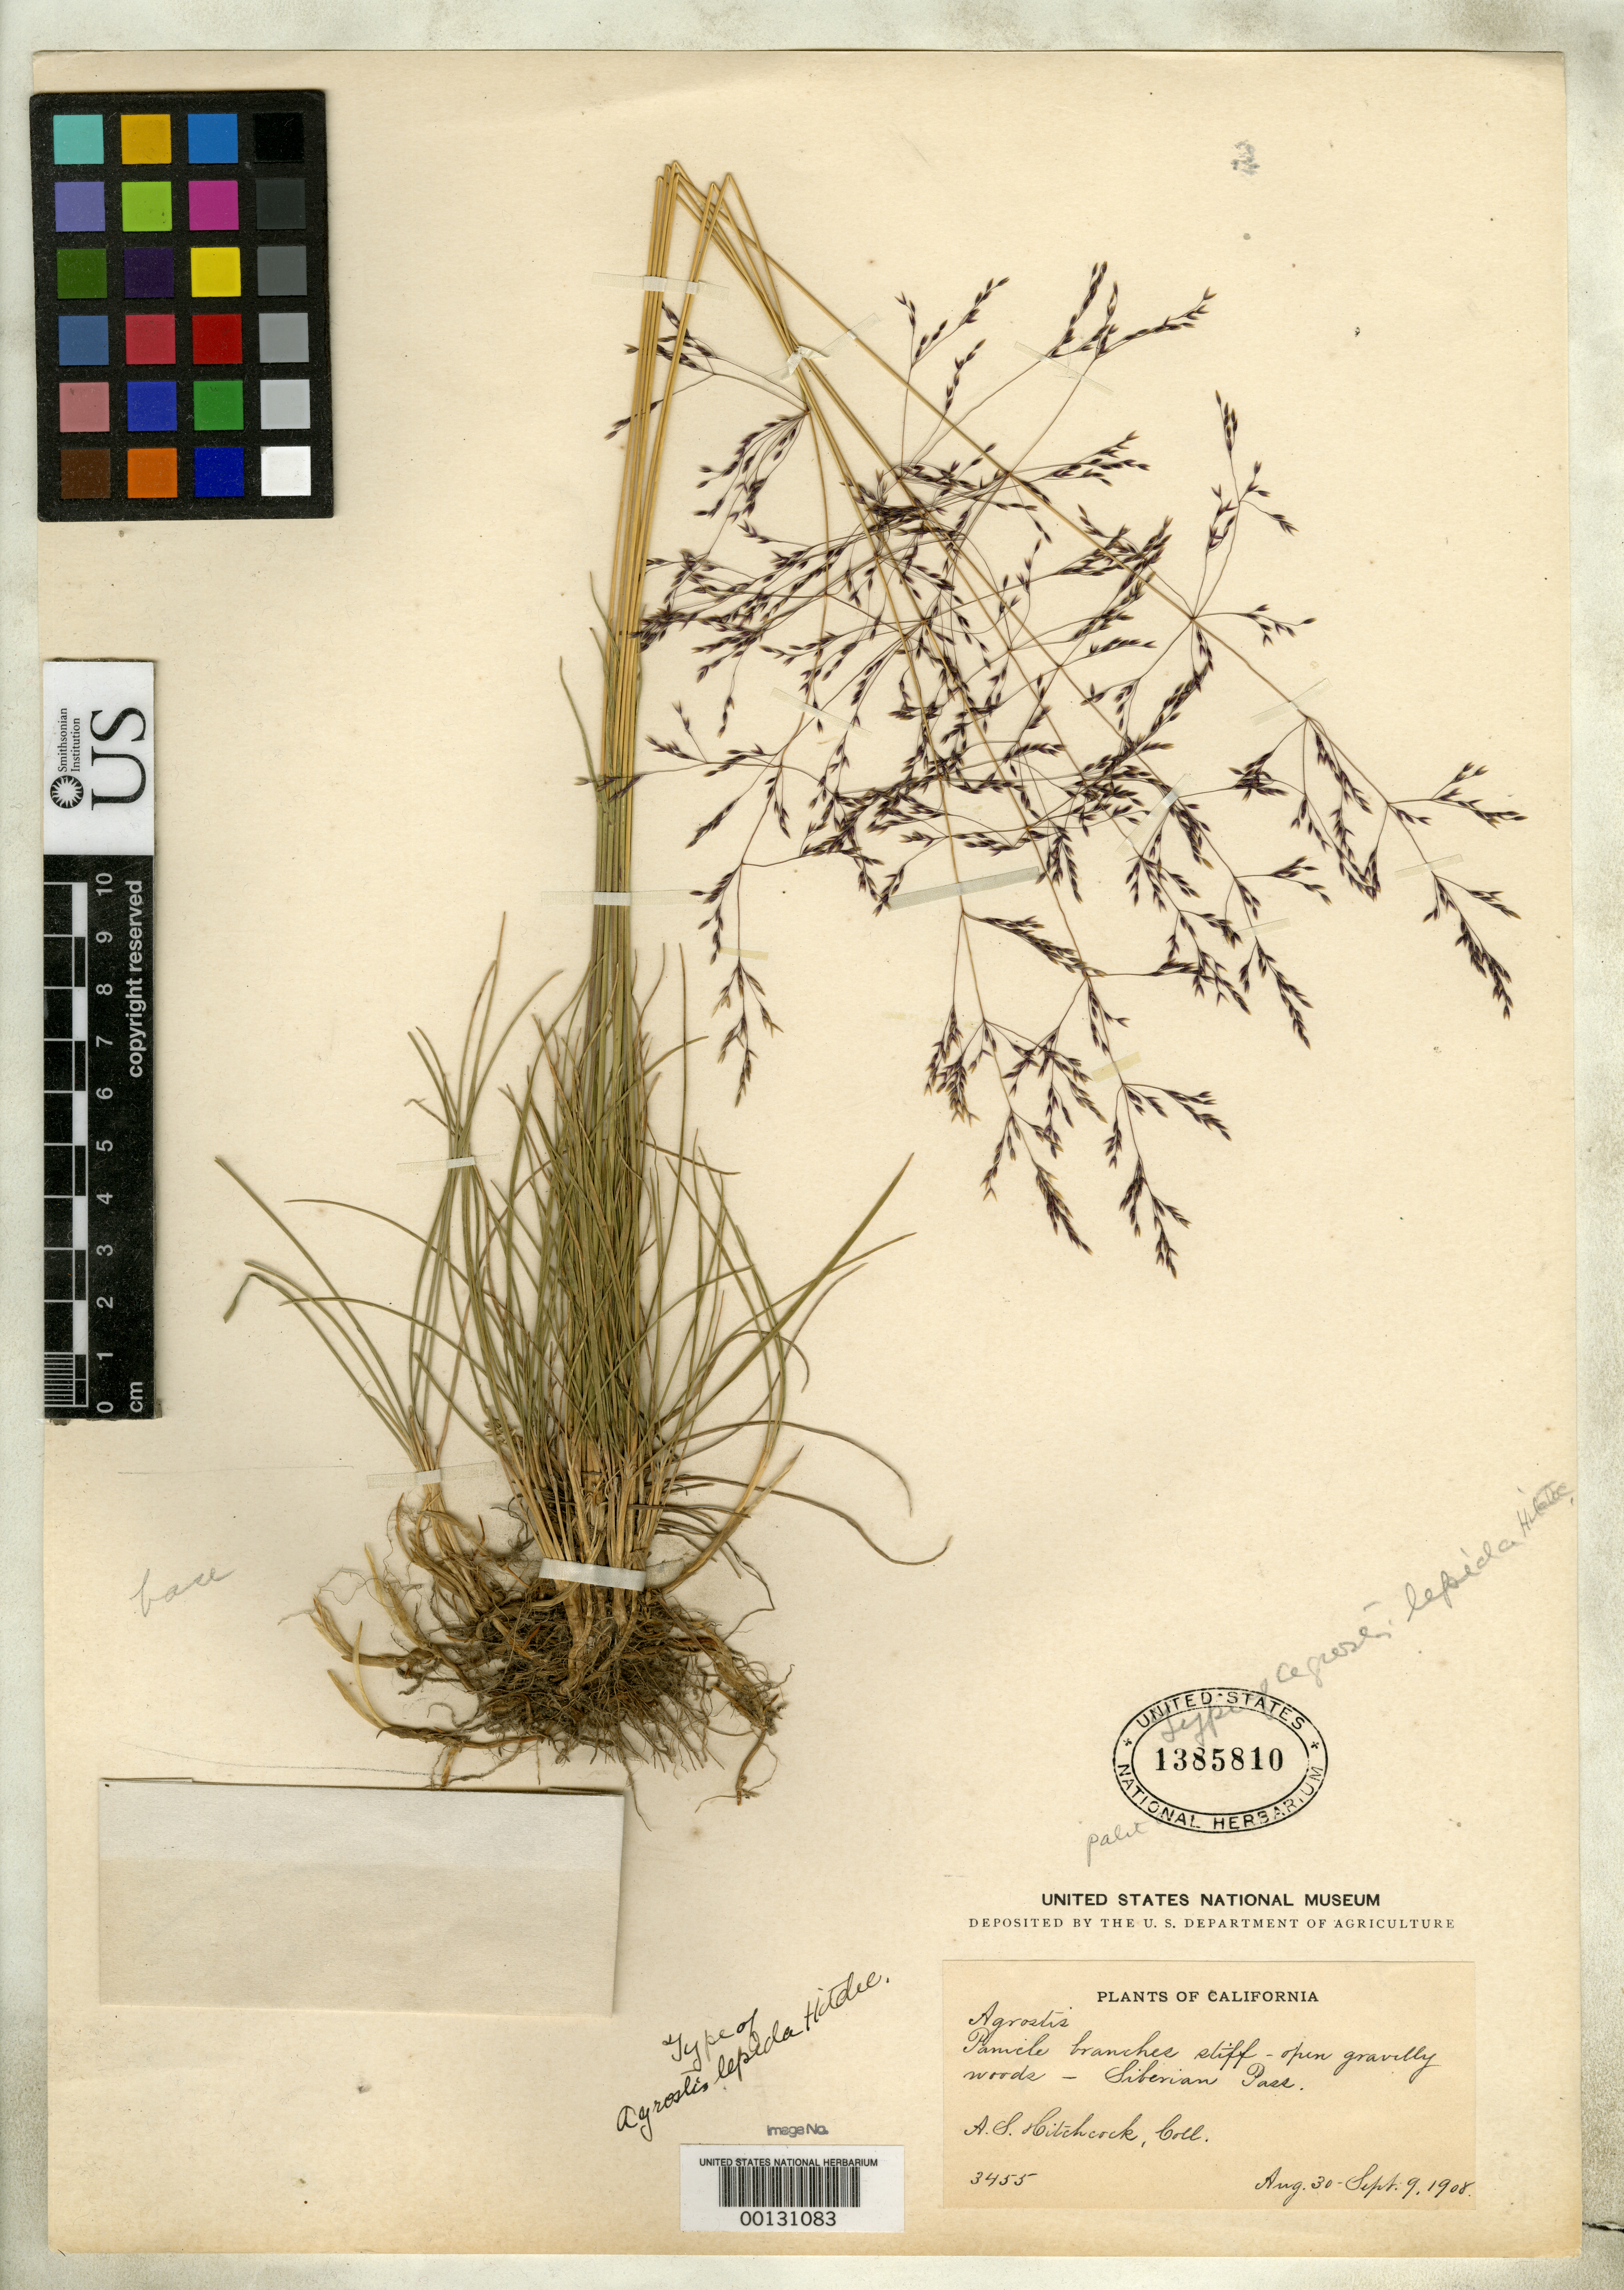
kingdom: Plantae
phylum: Tracheophyta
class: Liliopsida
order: Poales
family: Poaceae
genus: Agrostis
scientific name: Agrostis lepida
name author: Hitchc. in Jeps.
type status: Holotype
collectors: A. S. Hitchcock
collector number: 3455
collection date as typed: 06 Sep 1908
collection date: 1908-09-06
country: United States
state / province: California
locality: Siberian Pass, Sequoia Natl. Park.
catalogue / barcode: US 1385810